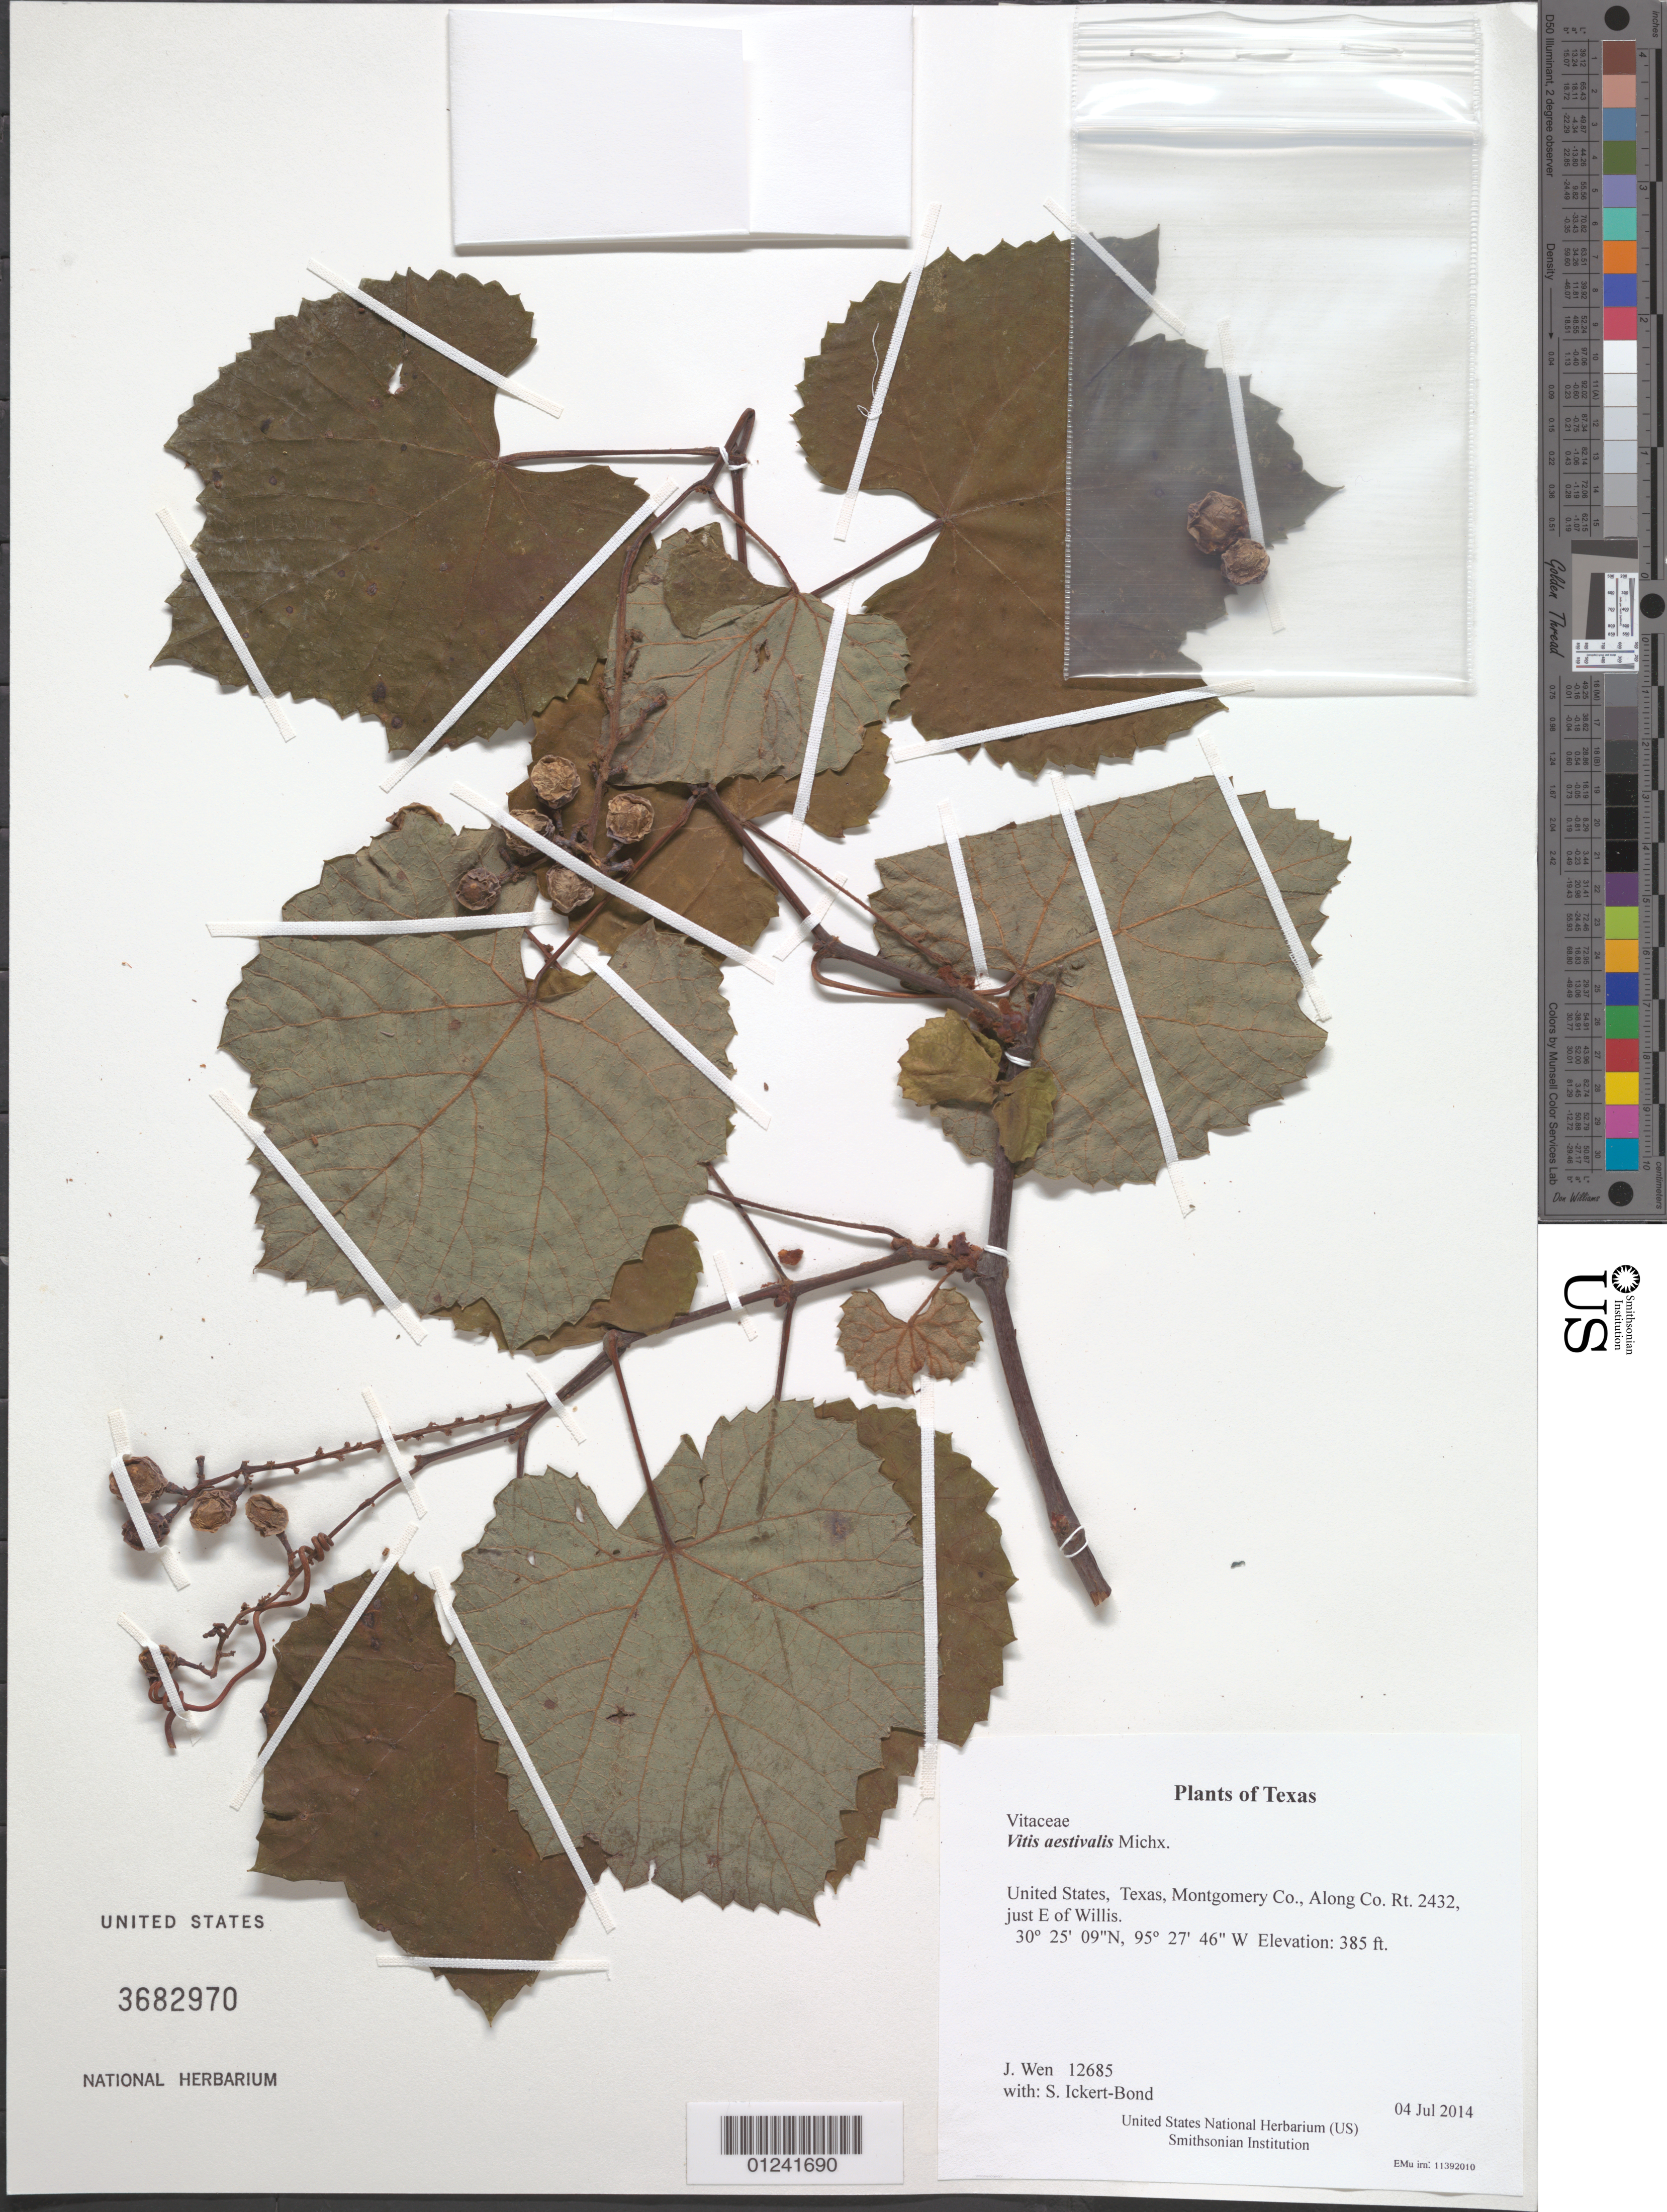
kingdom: Plantae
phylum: Tracheophyta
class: Magnoliopsida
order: Vitales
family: Vitaceae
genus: Vitis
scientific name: Vitis aestivalis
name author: Michx.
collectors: J. Wen & S. Ickert-Bond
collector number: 12685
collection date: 2014-07-04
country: United States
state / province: Texas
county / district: Montgomery Co.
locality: Along Co. Rt. 2432, just E of Willis.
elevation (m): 117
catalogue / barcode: US 3682970